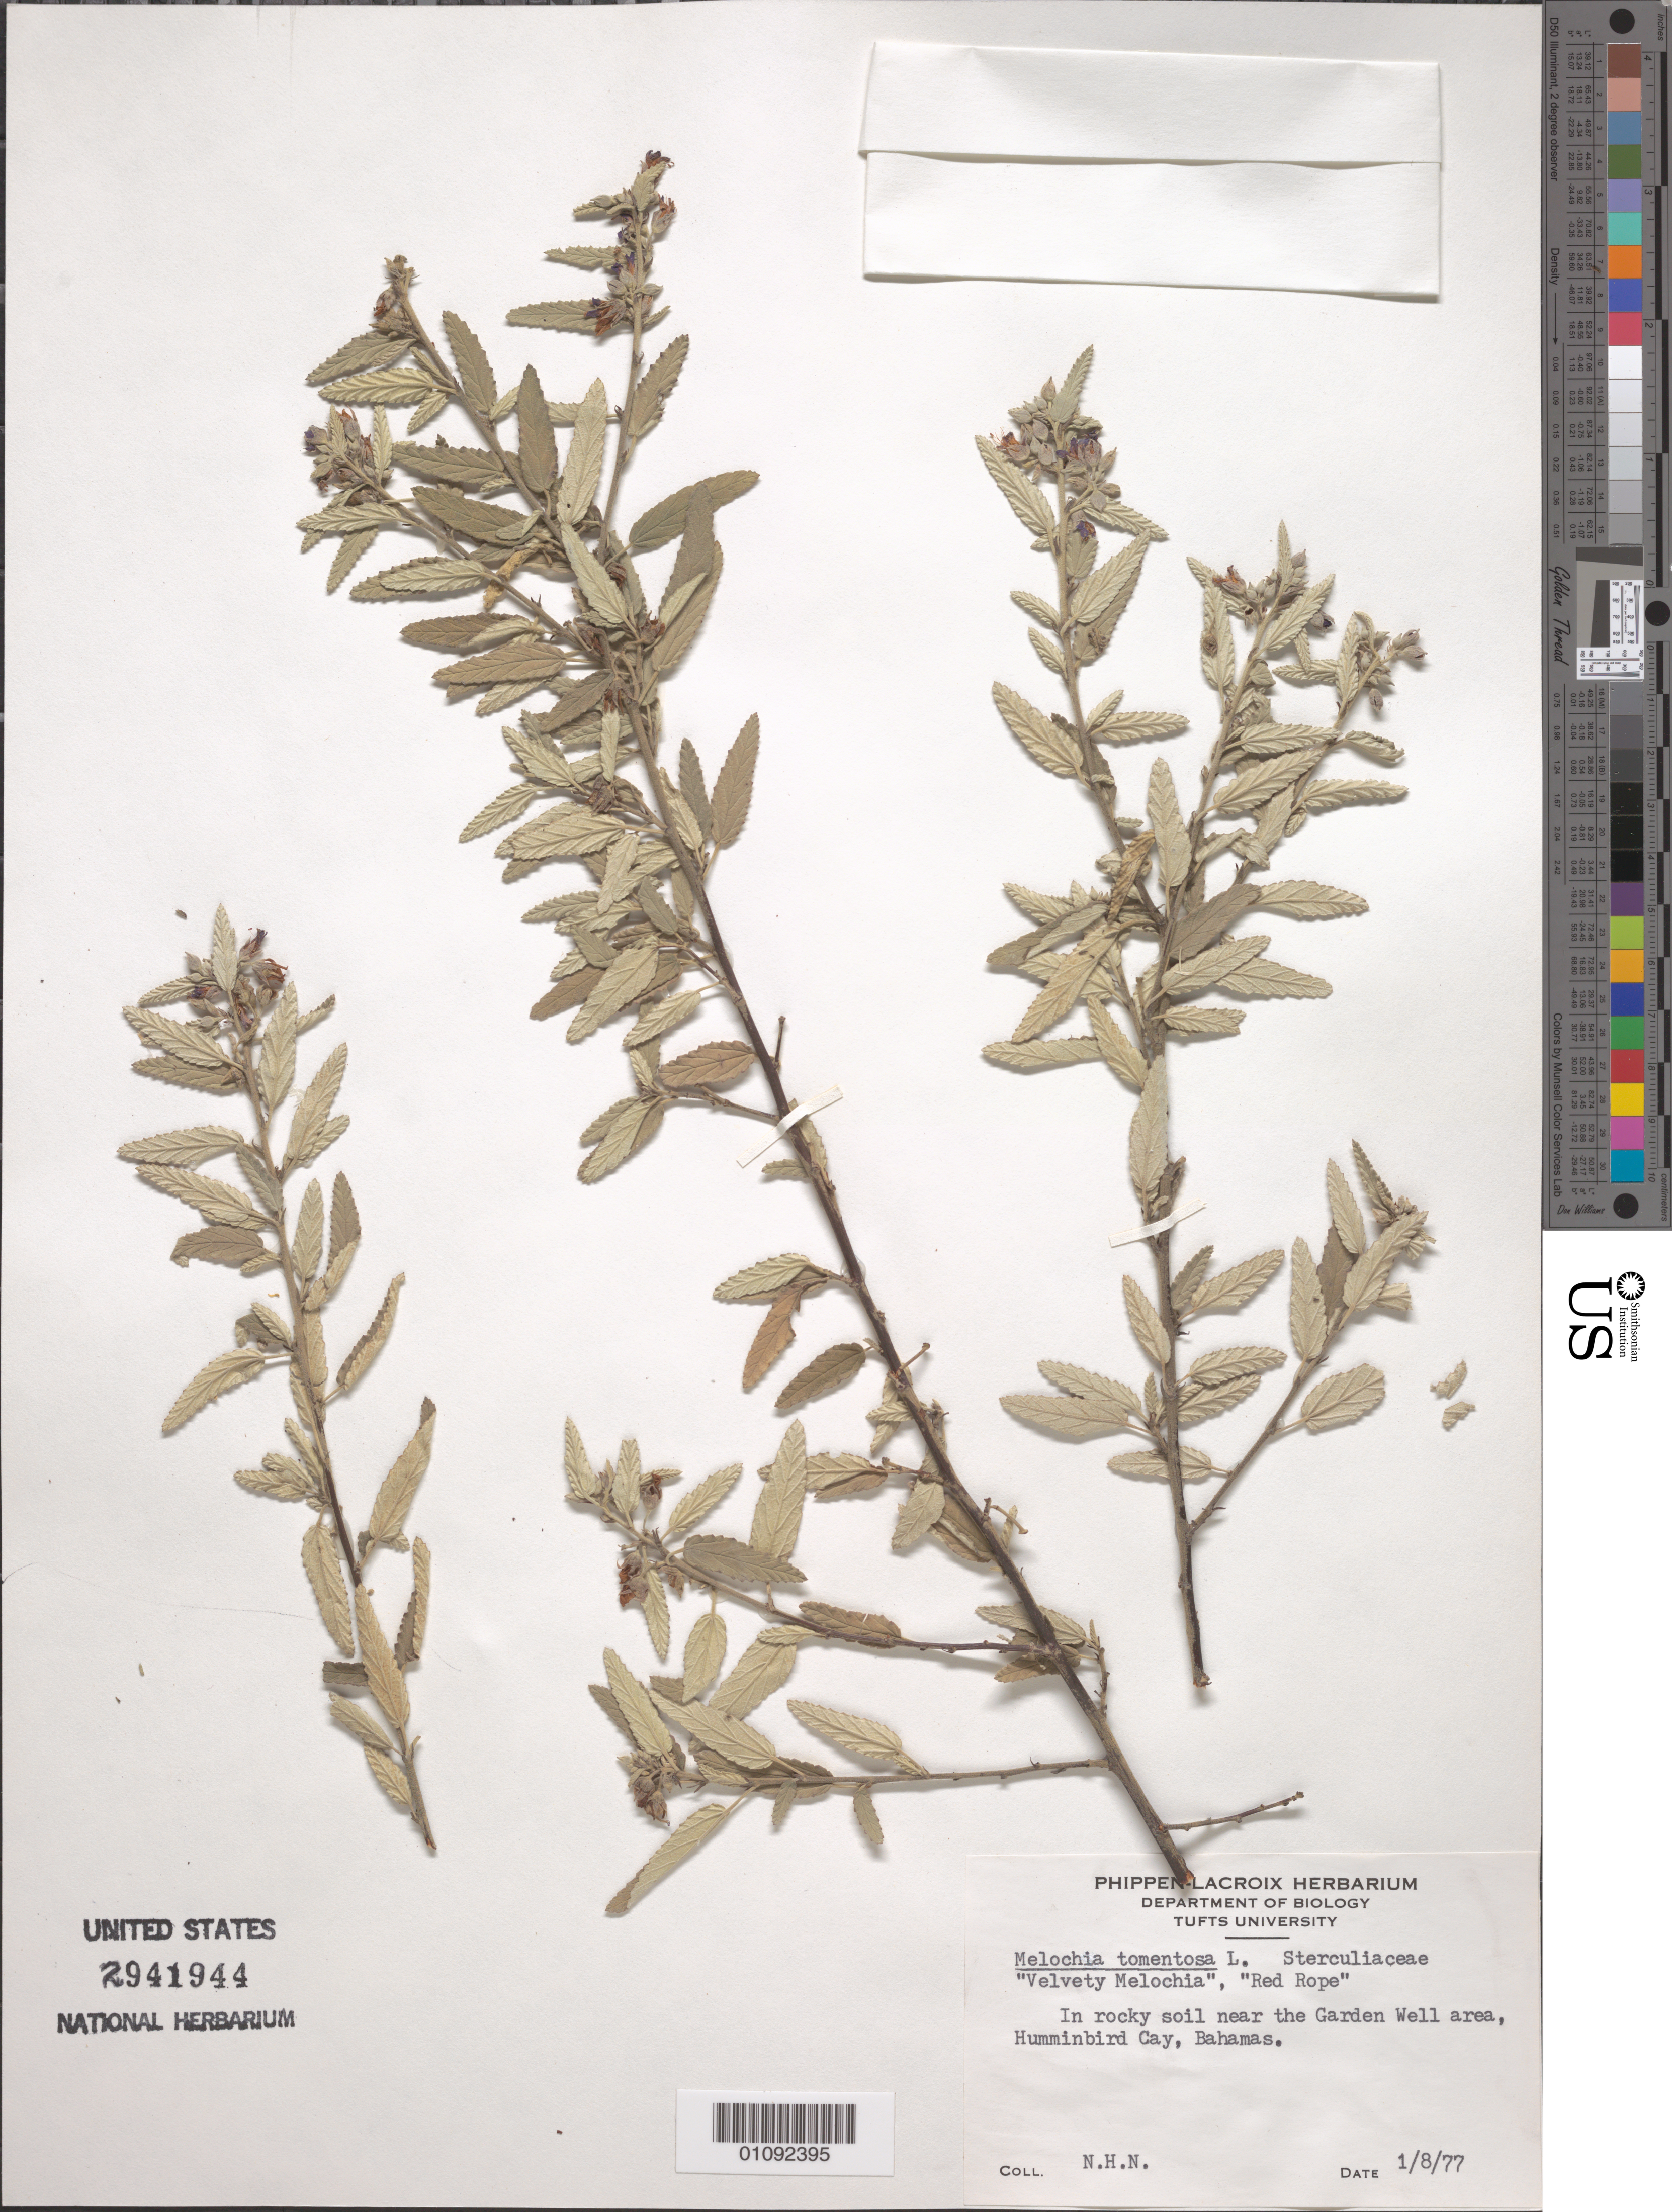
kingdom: Plantae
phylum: Tracheophyta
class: Magnoliopsida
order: Malvales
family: Malvaceae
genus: Melochia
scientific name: Melochia tomentosa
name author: L.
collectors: N. Nickerson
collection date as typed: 08 Jan 1977 or 01 Aug 1977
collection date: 1977-01-08 or 1977-08-01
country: Bahamas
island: Hummingbird Cay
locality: Near the Garden Well area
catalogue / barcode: US 2941944